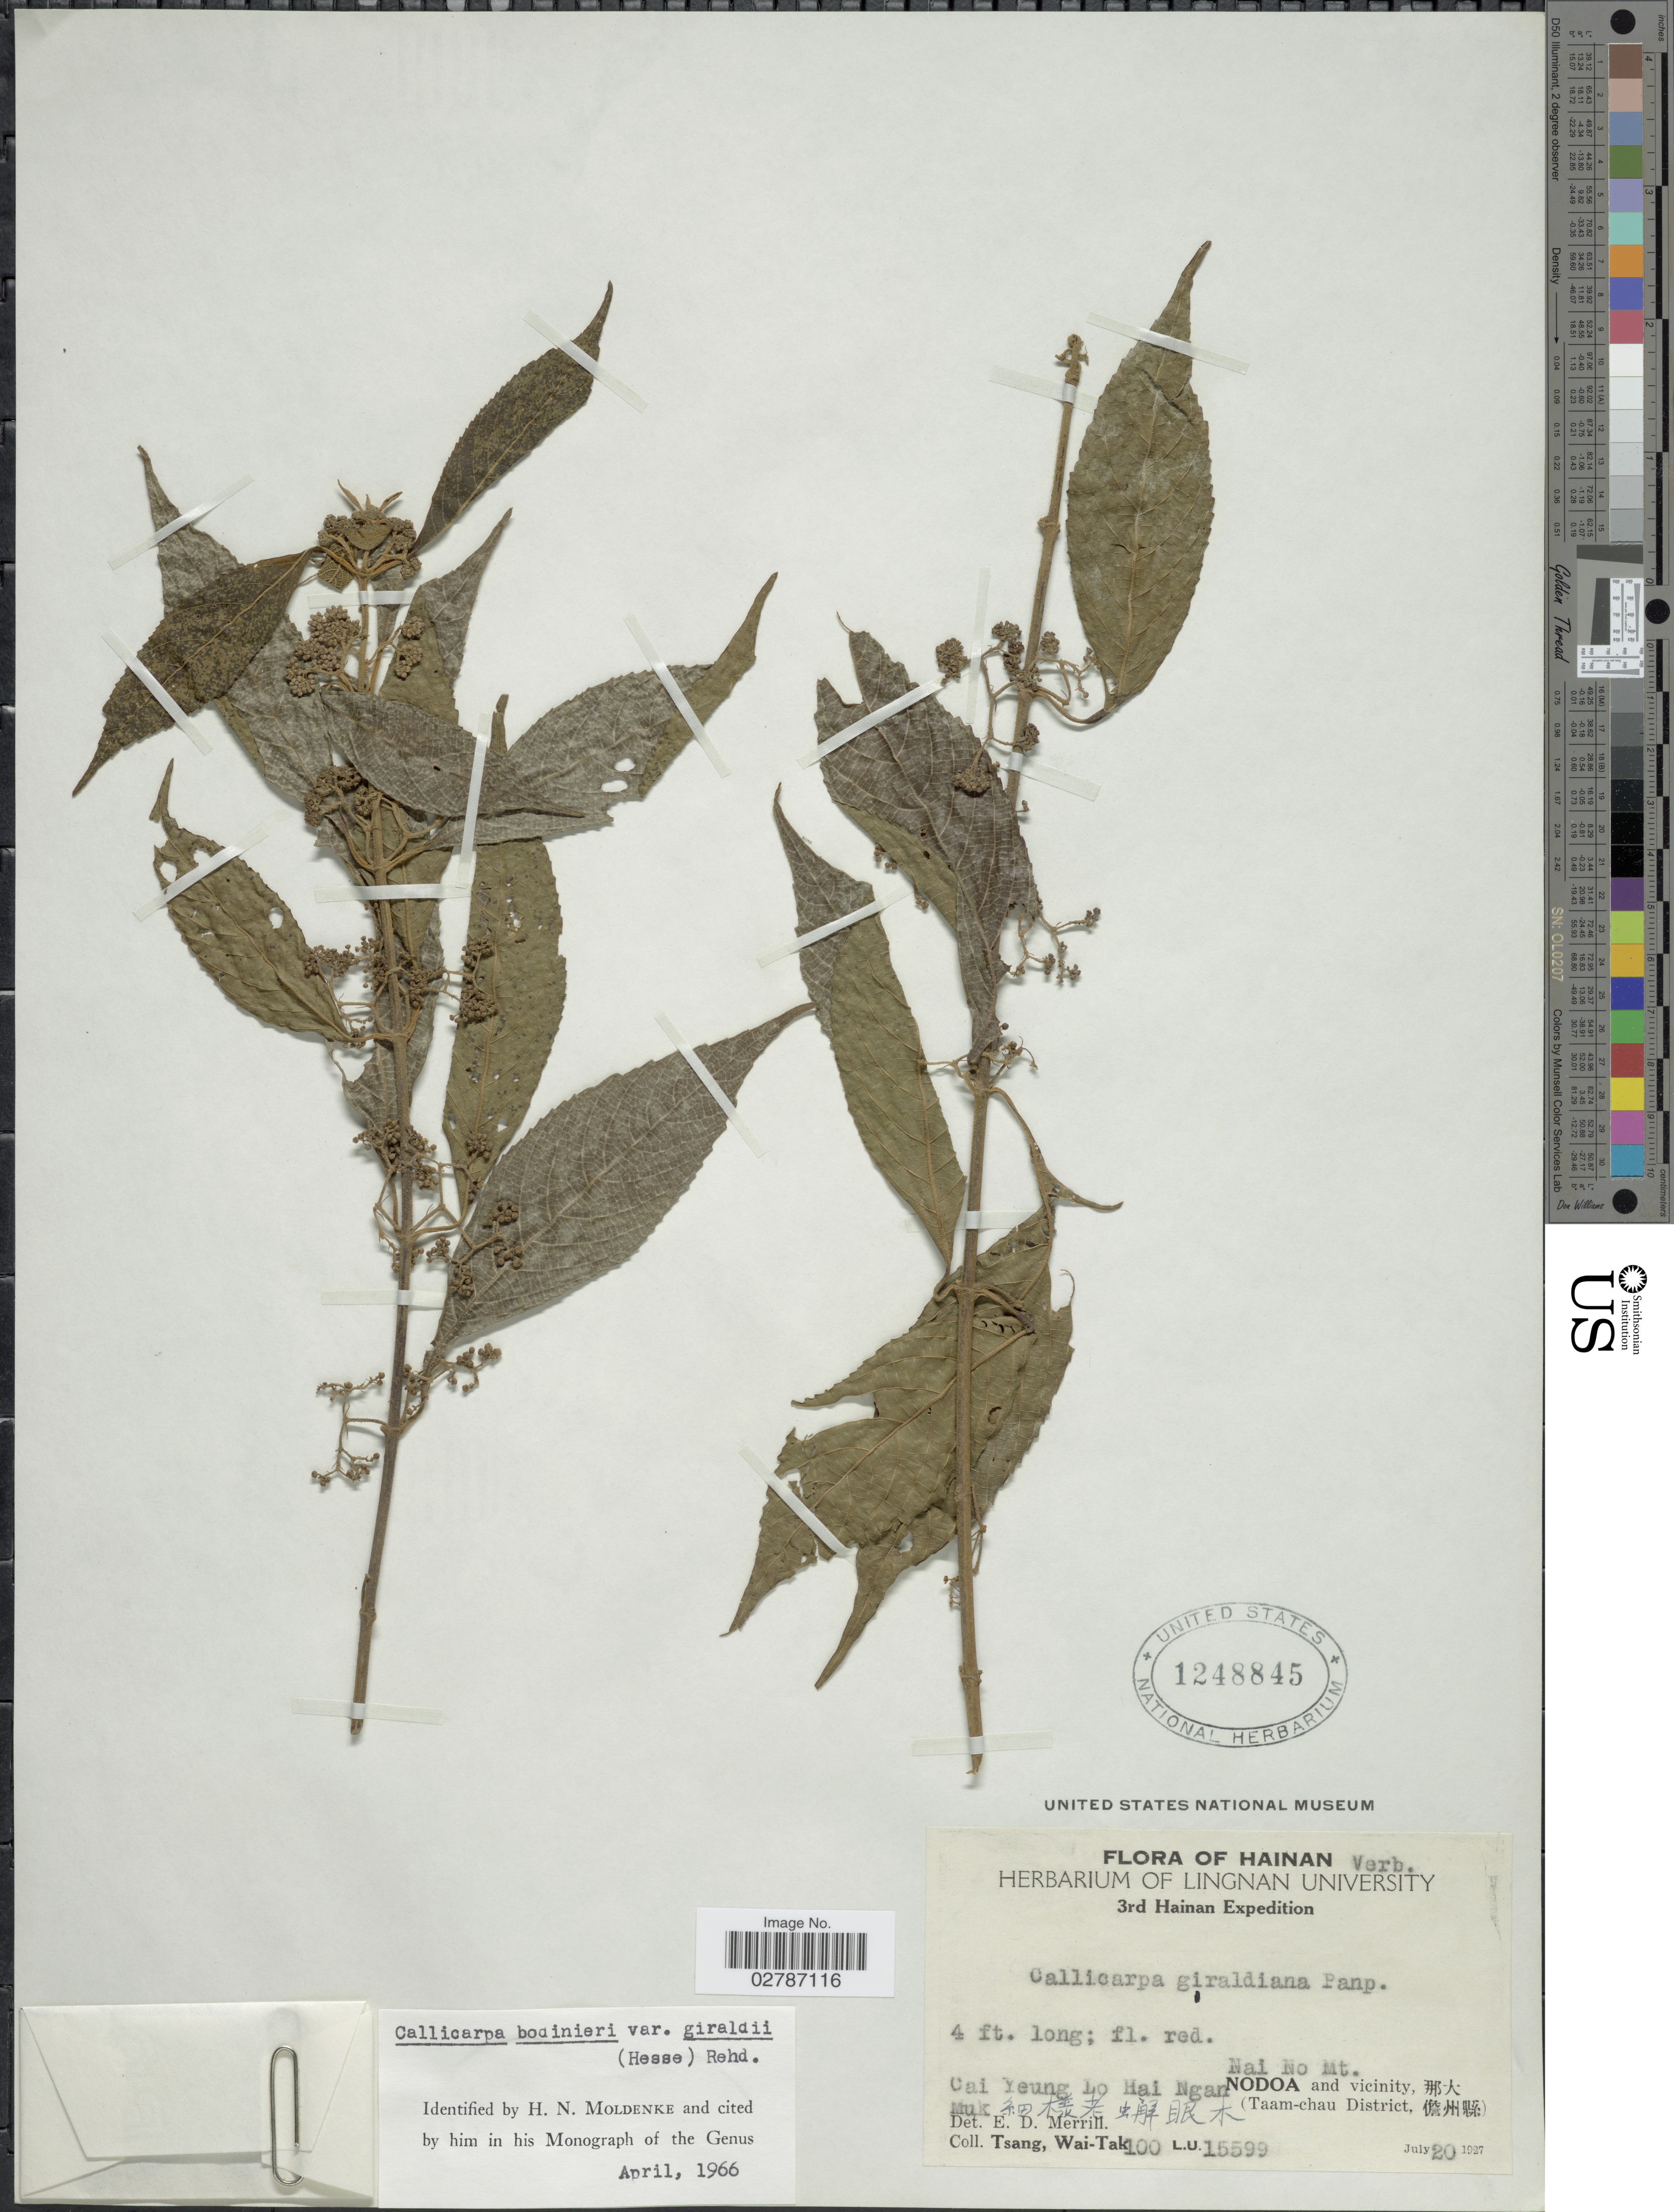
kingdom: Plantae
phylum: Tracheophyta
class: Magnoliopsida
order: Lamiales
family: Lamiaceae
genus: Callicarpa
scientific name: Callicarpa bodinieri var. giraldii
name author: (Hesse ex Rehder) Rehder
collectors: W. T. Tsang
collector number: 100/15599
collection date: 1927-07-20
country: China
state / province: Hainan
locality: Nai No Mt. Nodoa and vicinity (Taam-chau District). Cai Yeung Lo Hai Ngan Muk.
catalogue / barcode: US 1248845